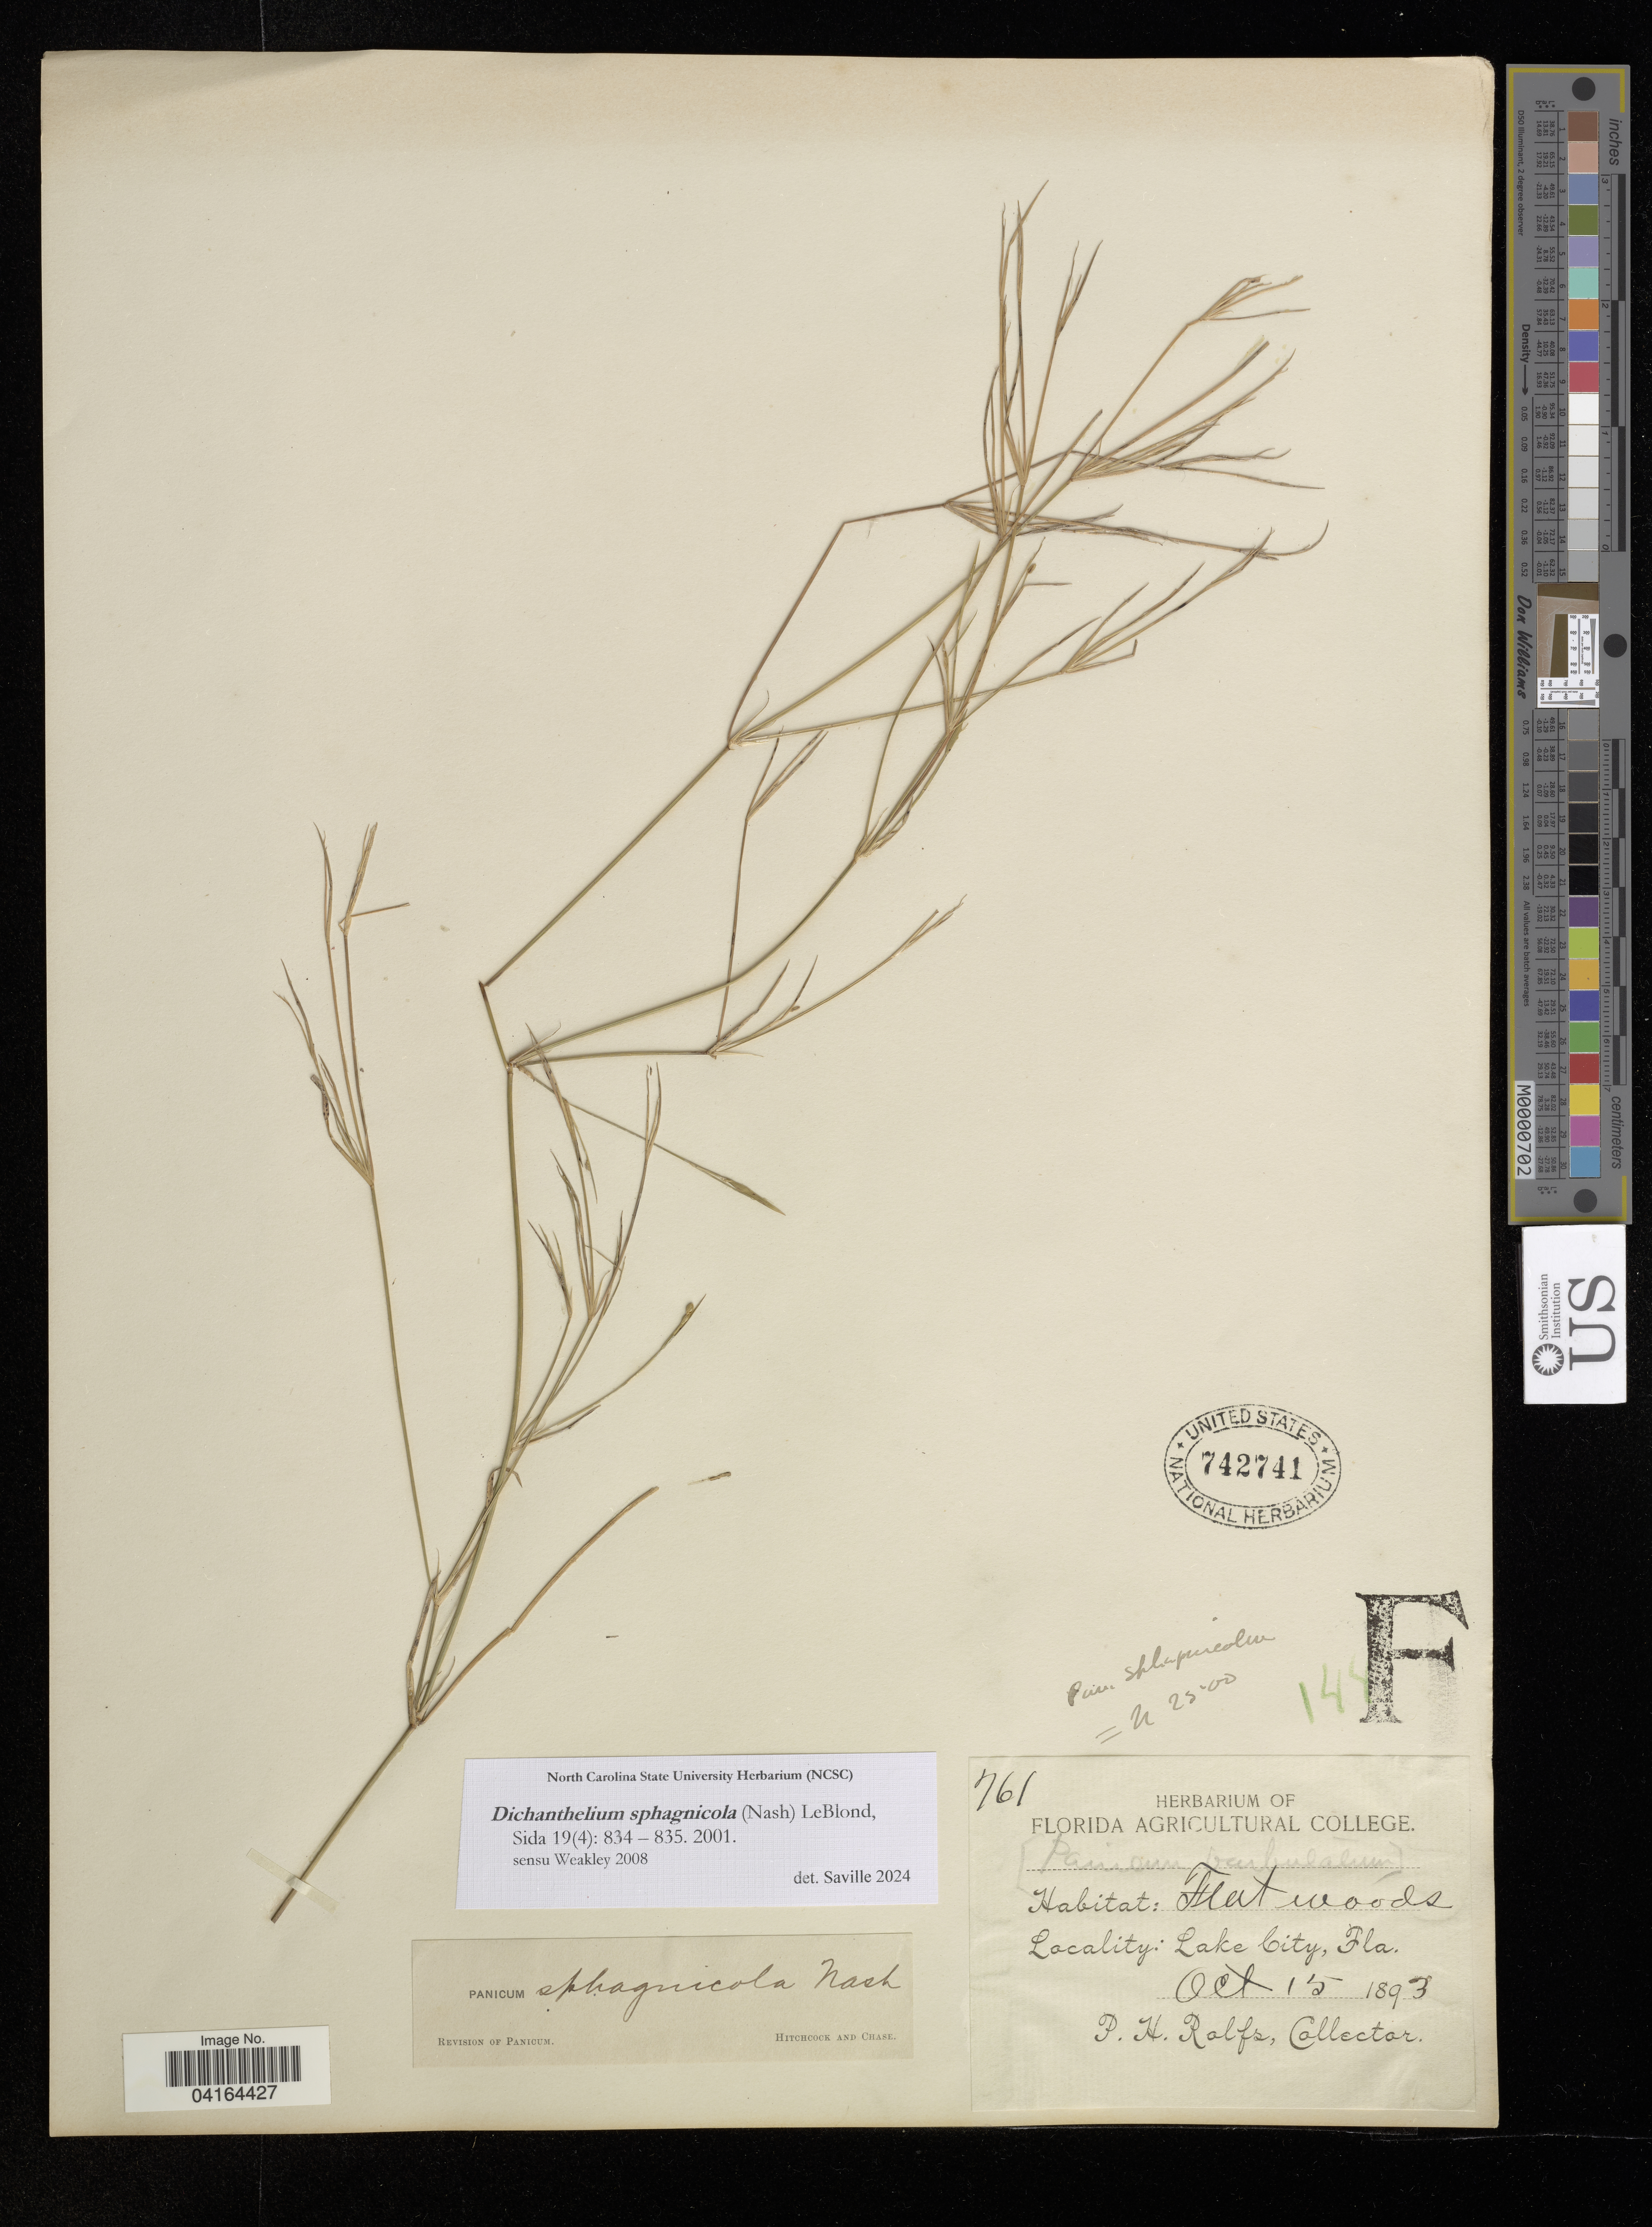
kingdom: Plantae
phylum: Tracheophyta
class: Liliopsida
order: Poales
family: Poaceae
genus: Dichanthelium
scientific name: Dichanthelium sphagnicola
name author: (Nash) LeBlond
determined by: Saville, A. C., (NCSC), North Carolina State University (UNITED STATES)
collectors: P. Ralfs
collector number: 761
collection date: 1893-10-15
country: United States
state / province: Florida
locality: Lake City.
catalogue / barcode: US 742741